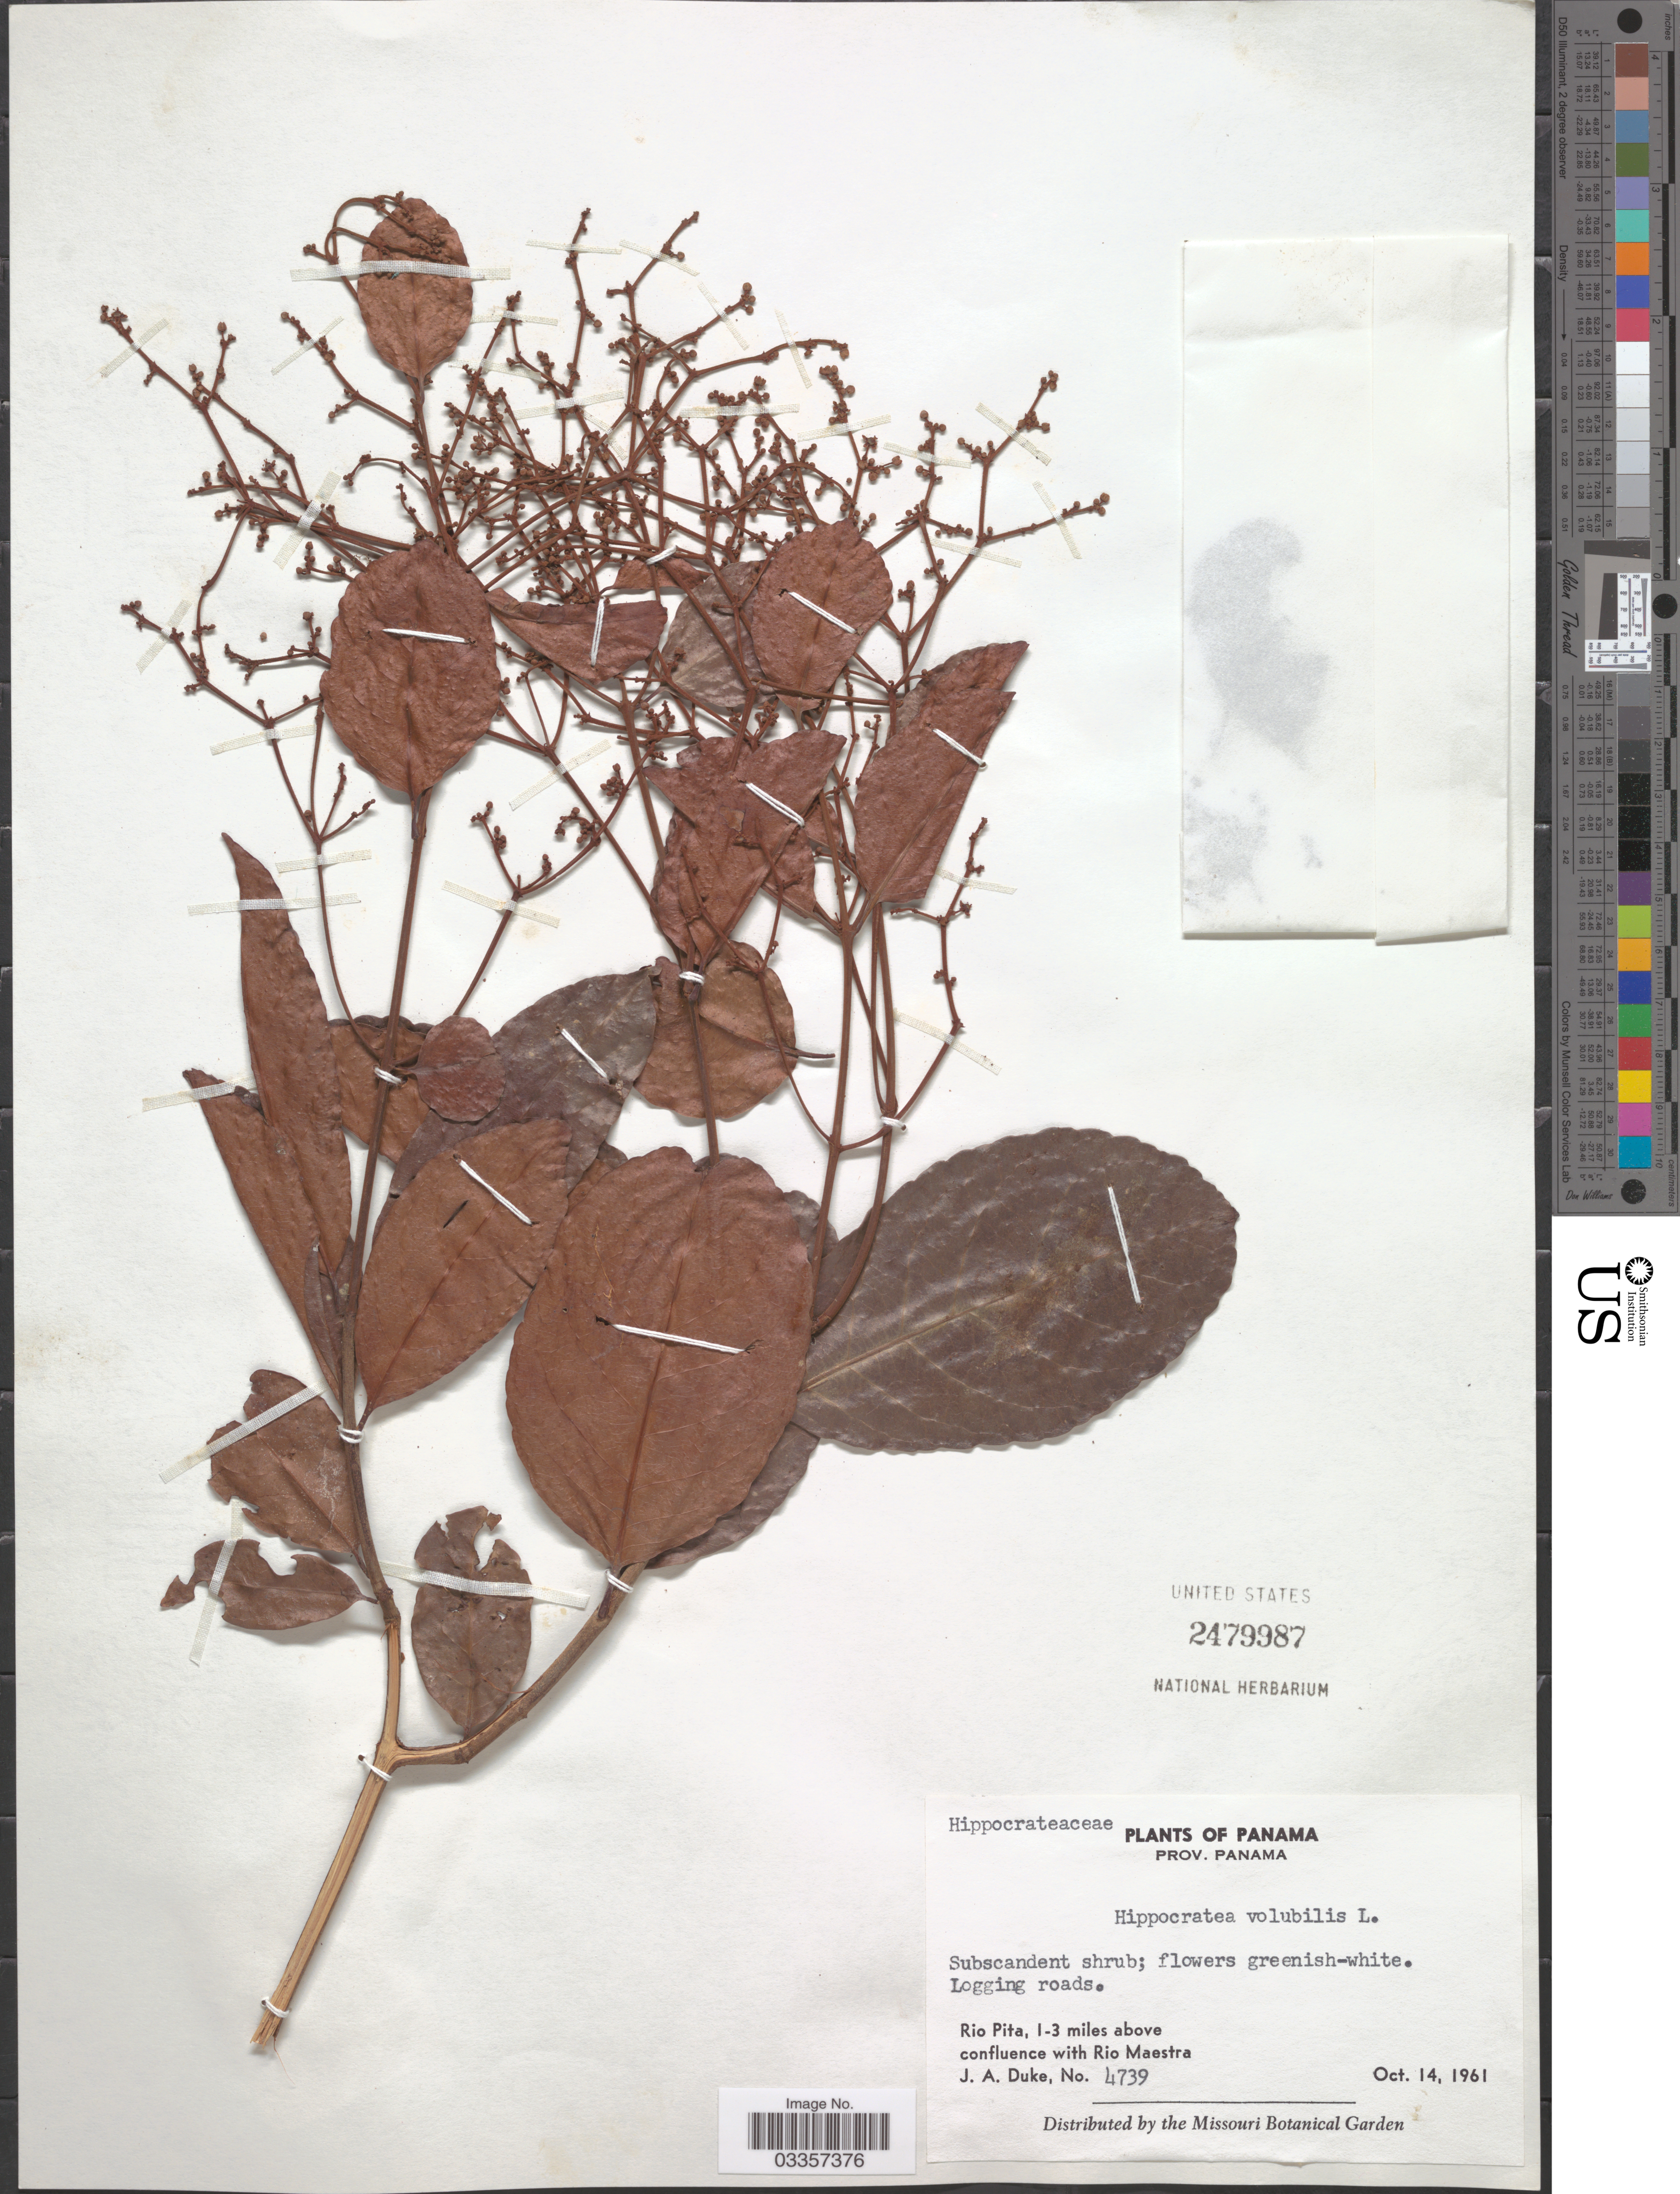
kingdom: Plantae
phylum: Tracheophyta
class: Magnoliopsida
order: Celastrales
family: Celastraceae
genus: Hippocratea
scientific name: Hippocratea volubilis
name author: L.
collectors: J. A. Duke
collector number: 4739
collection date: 1961-10-14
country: Panama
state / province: Panamá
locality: Rio Pita, 1-3 miles above confluence with Rio Maestra.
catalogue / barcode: US 2479987